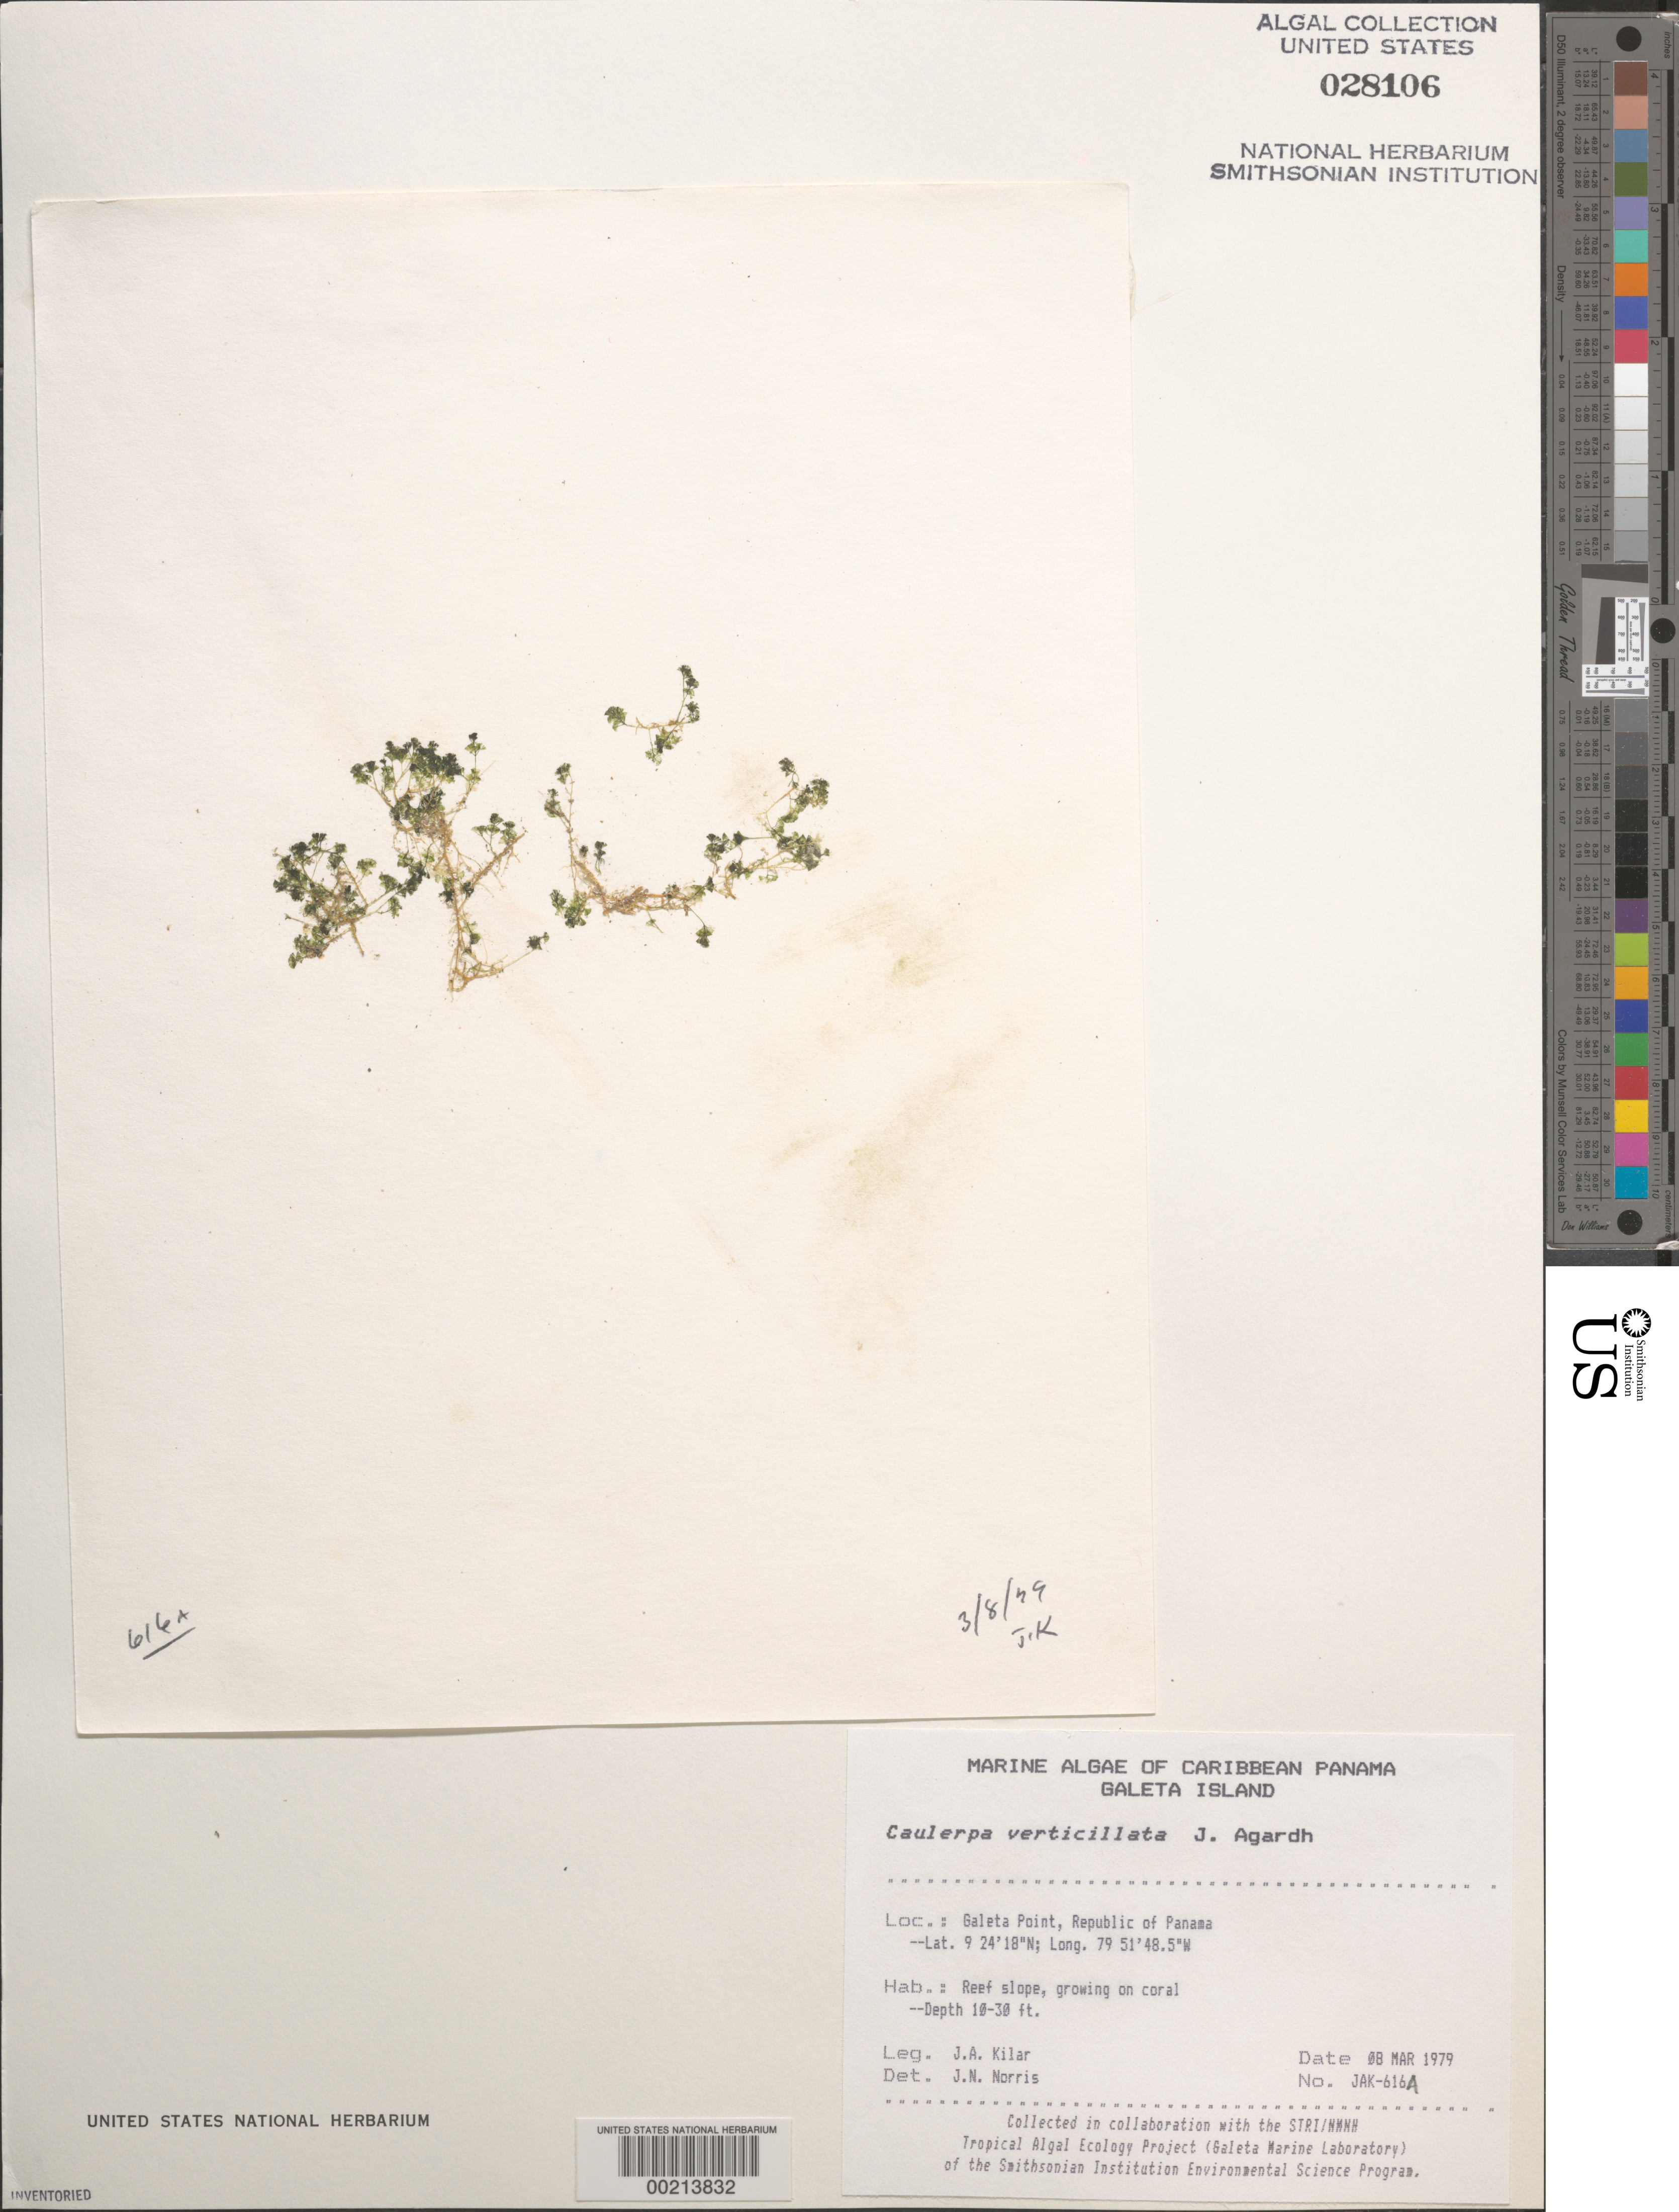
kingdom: Plantae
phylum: Chlorophyta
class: Ulvophyceae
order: Bryopsidales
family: Caulerpaceae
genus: Caulerpa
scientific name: Caulerpa verticillata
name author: J. Agardh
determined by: Norris, James N.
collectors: J. A. Kilar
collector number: JAK-616a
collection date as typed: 08 Mar 1979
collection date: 1979-03-08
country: Panama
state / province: Colón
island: Galeta Island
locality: Galeta Point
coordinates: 9 24' 18" N, 79 51' 48.5" W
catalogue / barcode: US 28106